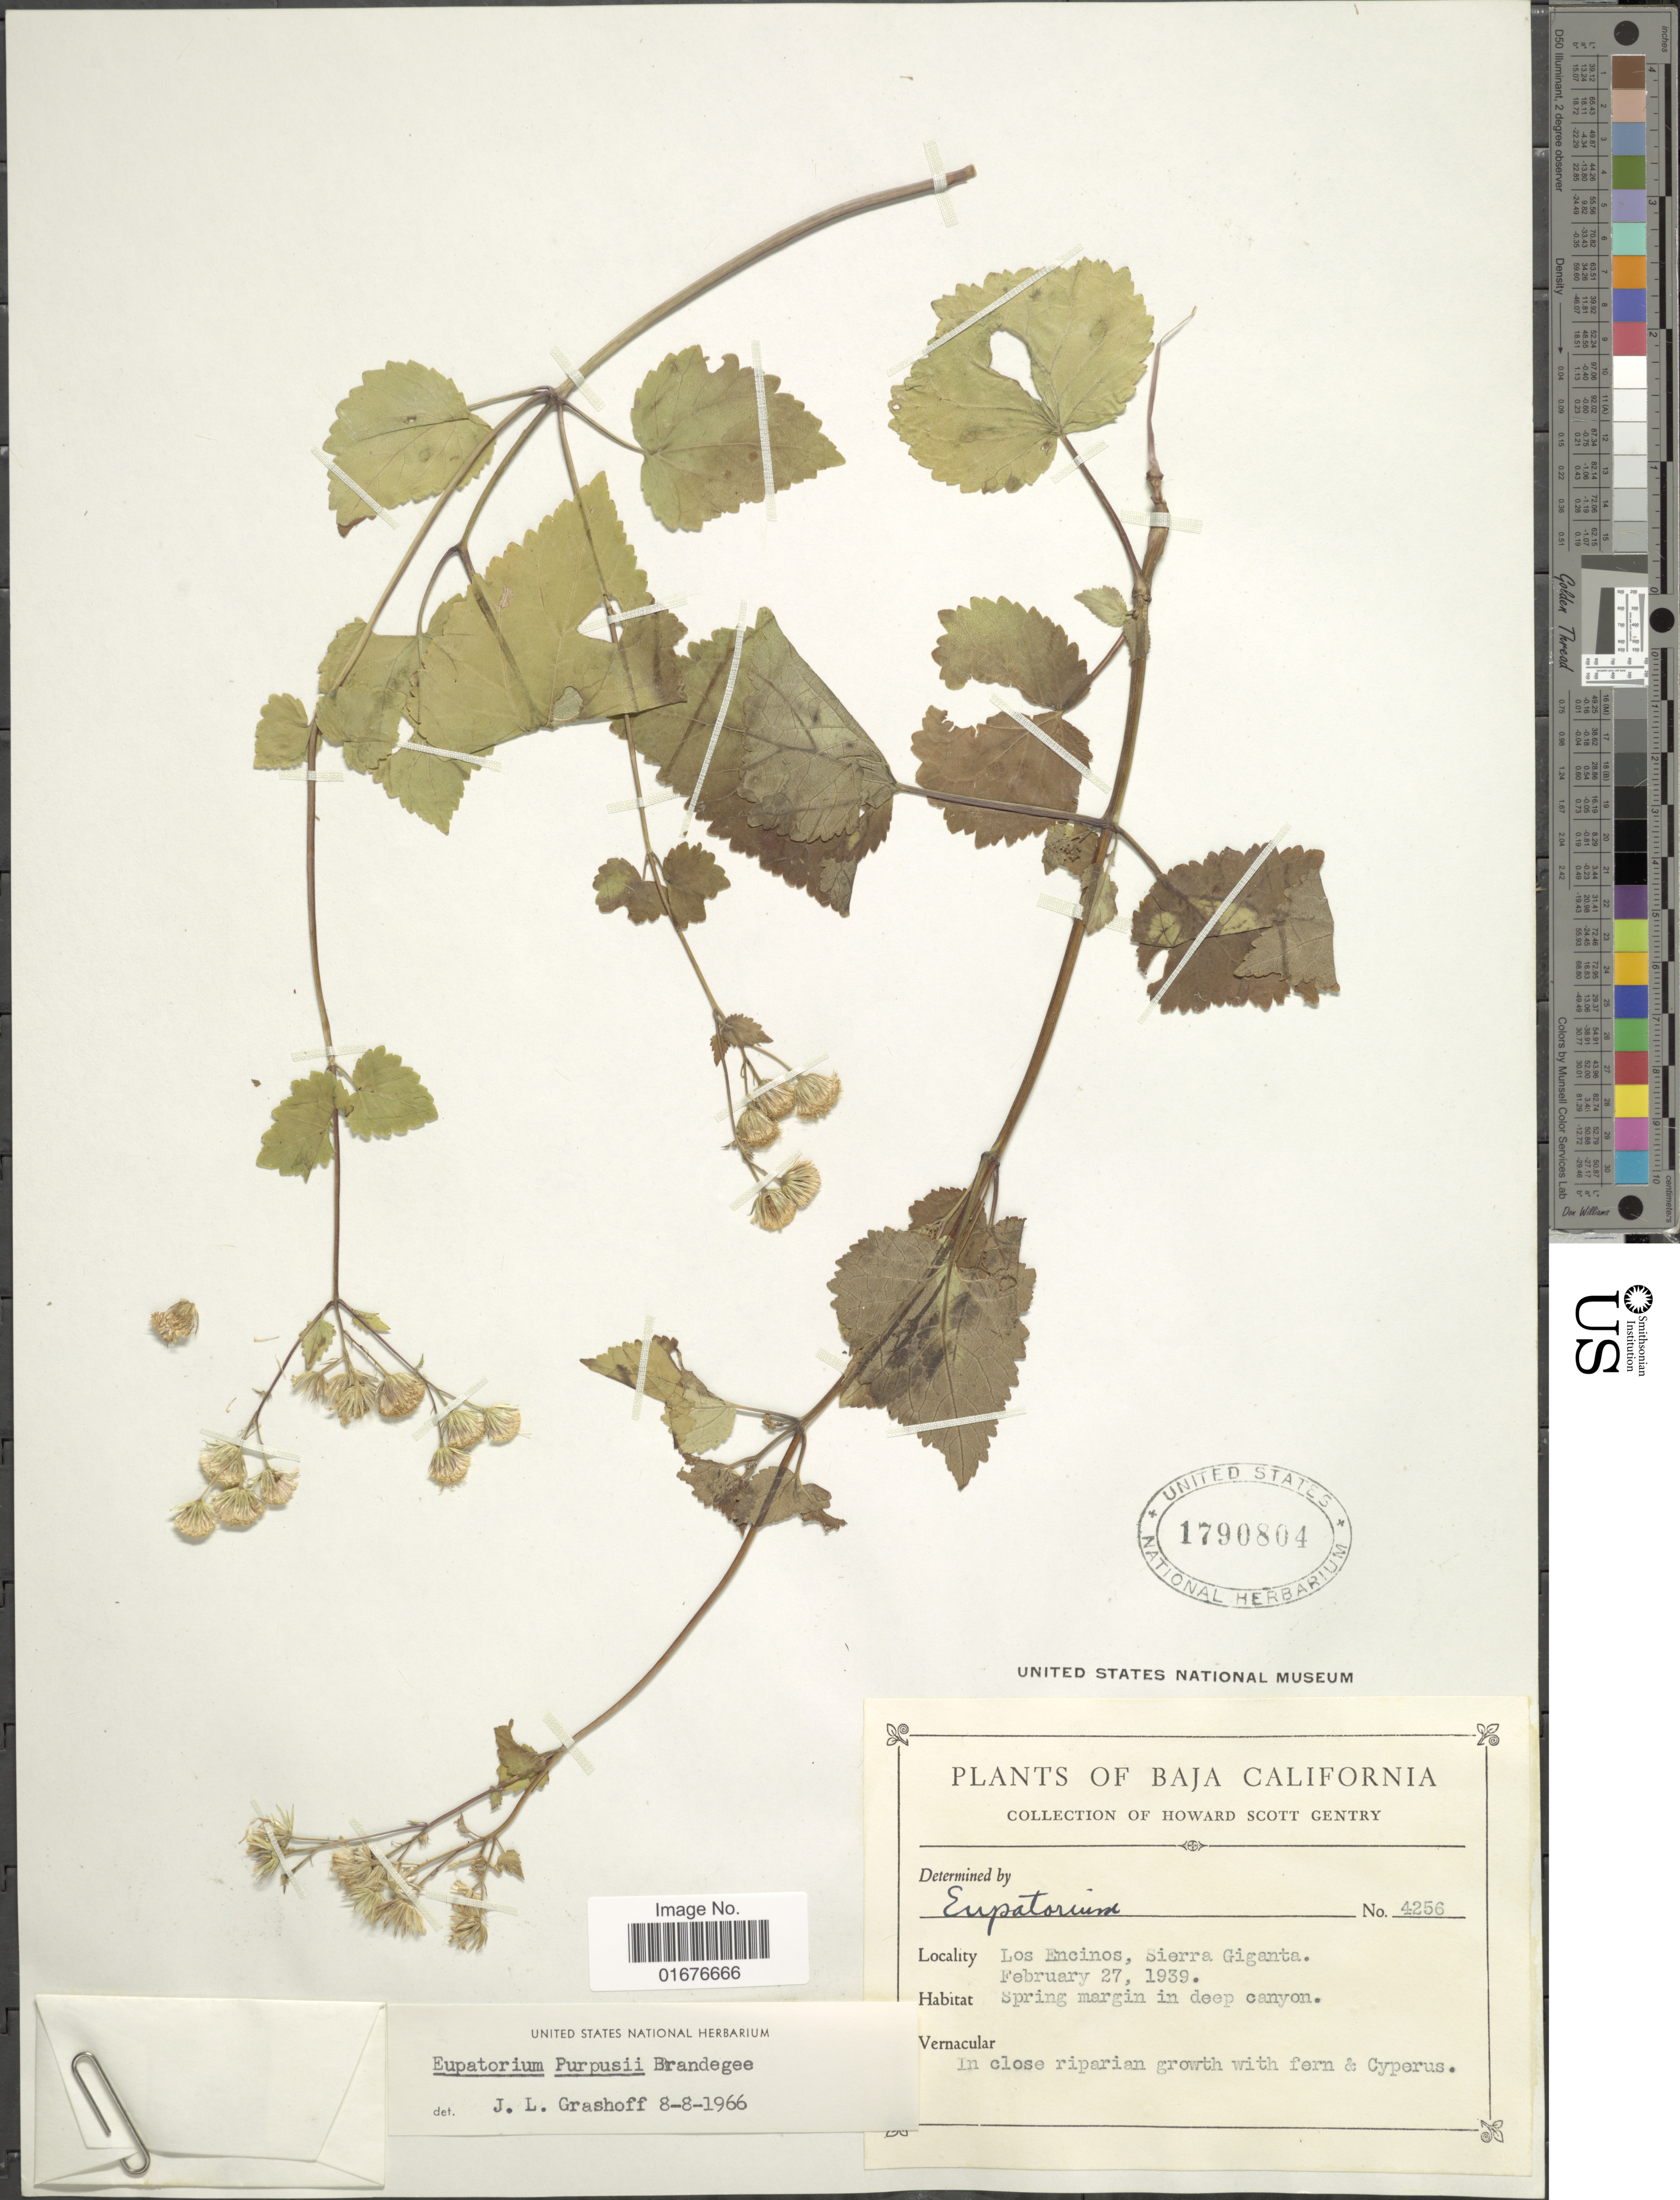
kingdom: Plantae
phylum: Tracheophyta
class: Magnoliopsida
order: Asterales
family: Asteraceae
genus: Ageratina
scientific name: Ageratina purpusii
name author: (Brandegee) R.M. King & H. Rob.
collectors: H. S. Gentry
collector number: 4256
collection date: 1939-02-27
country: Mexico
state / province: Baja California Sur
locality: Los Encinos, Sierra Giganta, Spring margin in deep canyon, in close riparian growth with fern & Cyperus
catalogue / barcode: US 1790804